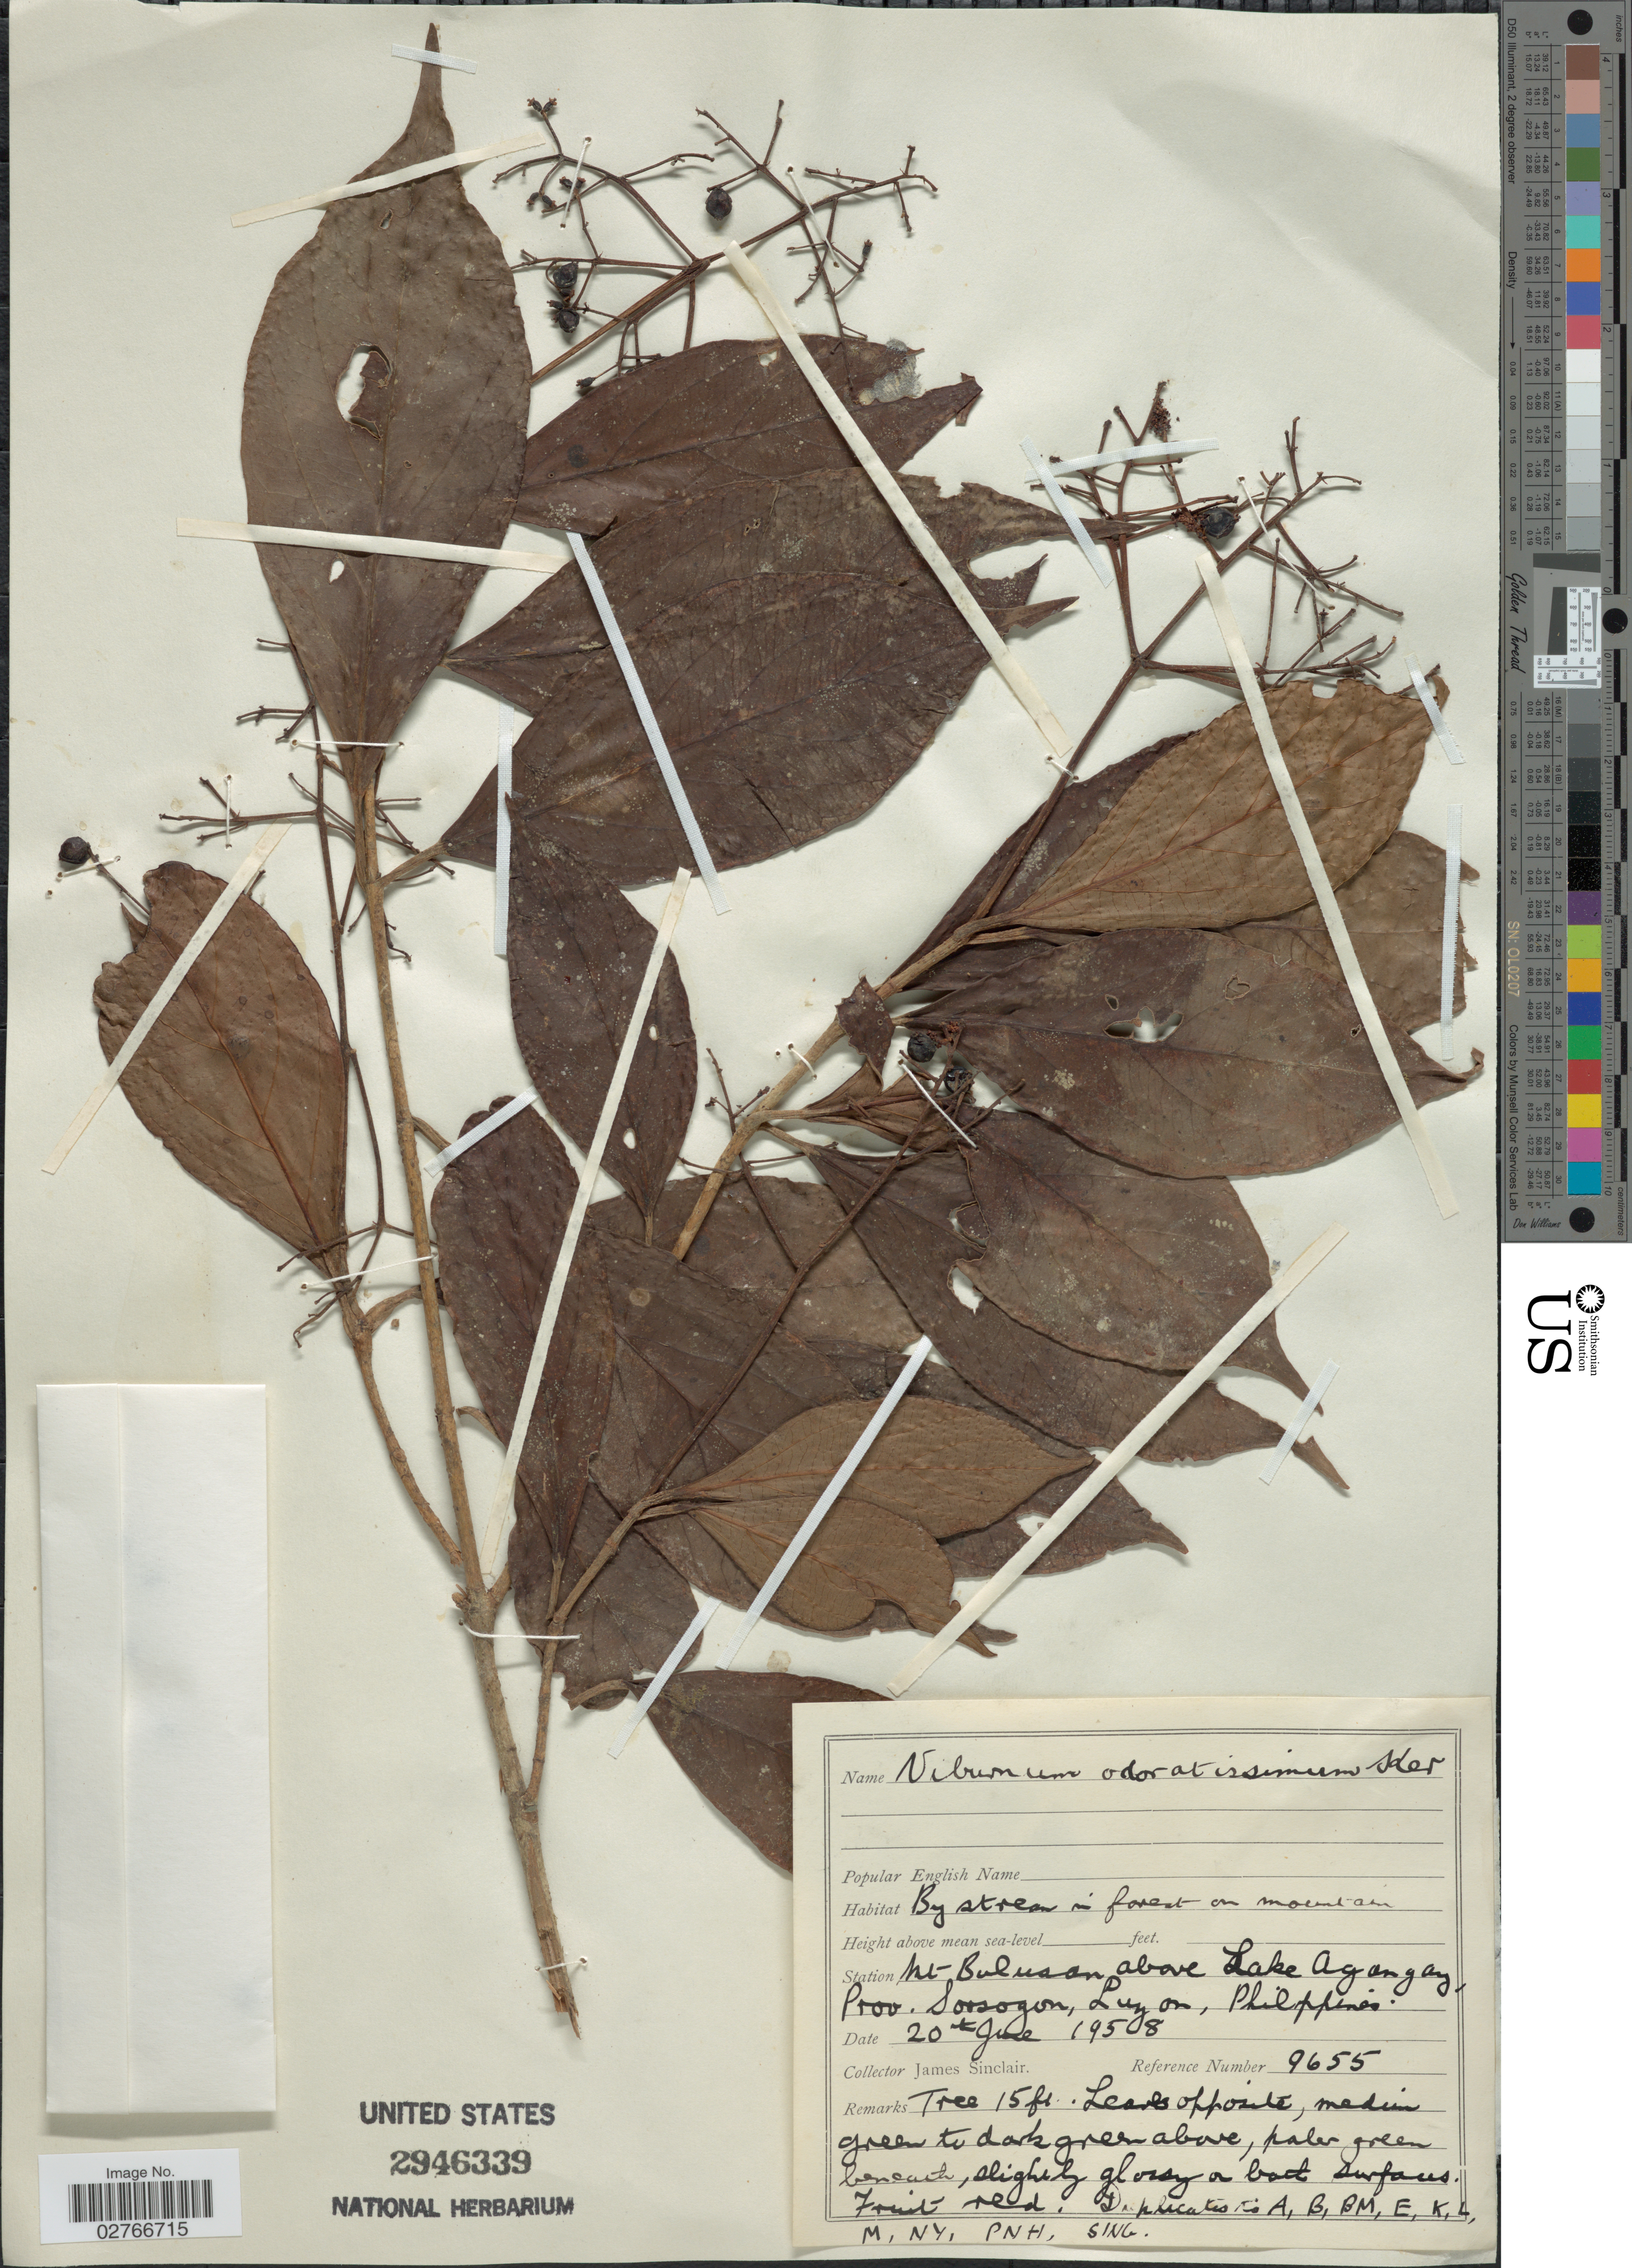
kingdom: Plantae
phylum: Tracheophyta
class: Magnoliopsida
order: Dipsacales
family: Viburnaceae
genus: Viburnum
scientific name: Viburnum odoratissimum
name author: Ker Gawl.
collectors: J. Sinclair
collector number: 9655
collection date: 1958-06-20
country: Philippines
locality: Mt. Bulusan above Lake Agangay, Prov. Sorsogon, Luzon.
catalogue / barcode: US 2946339